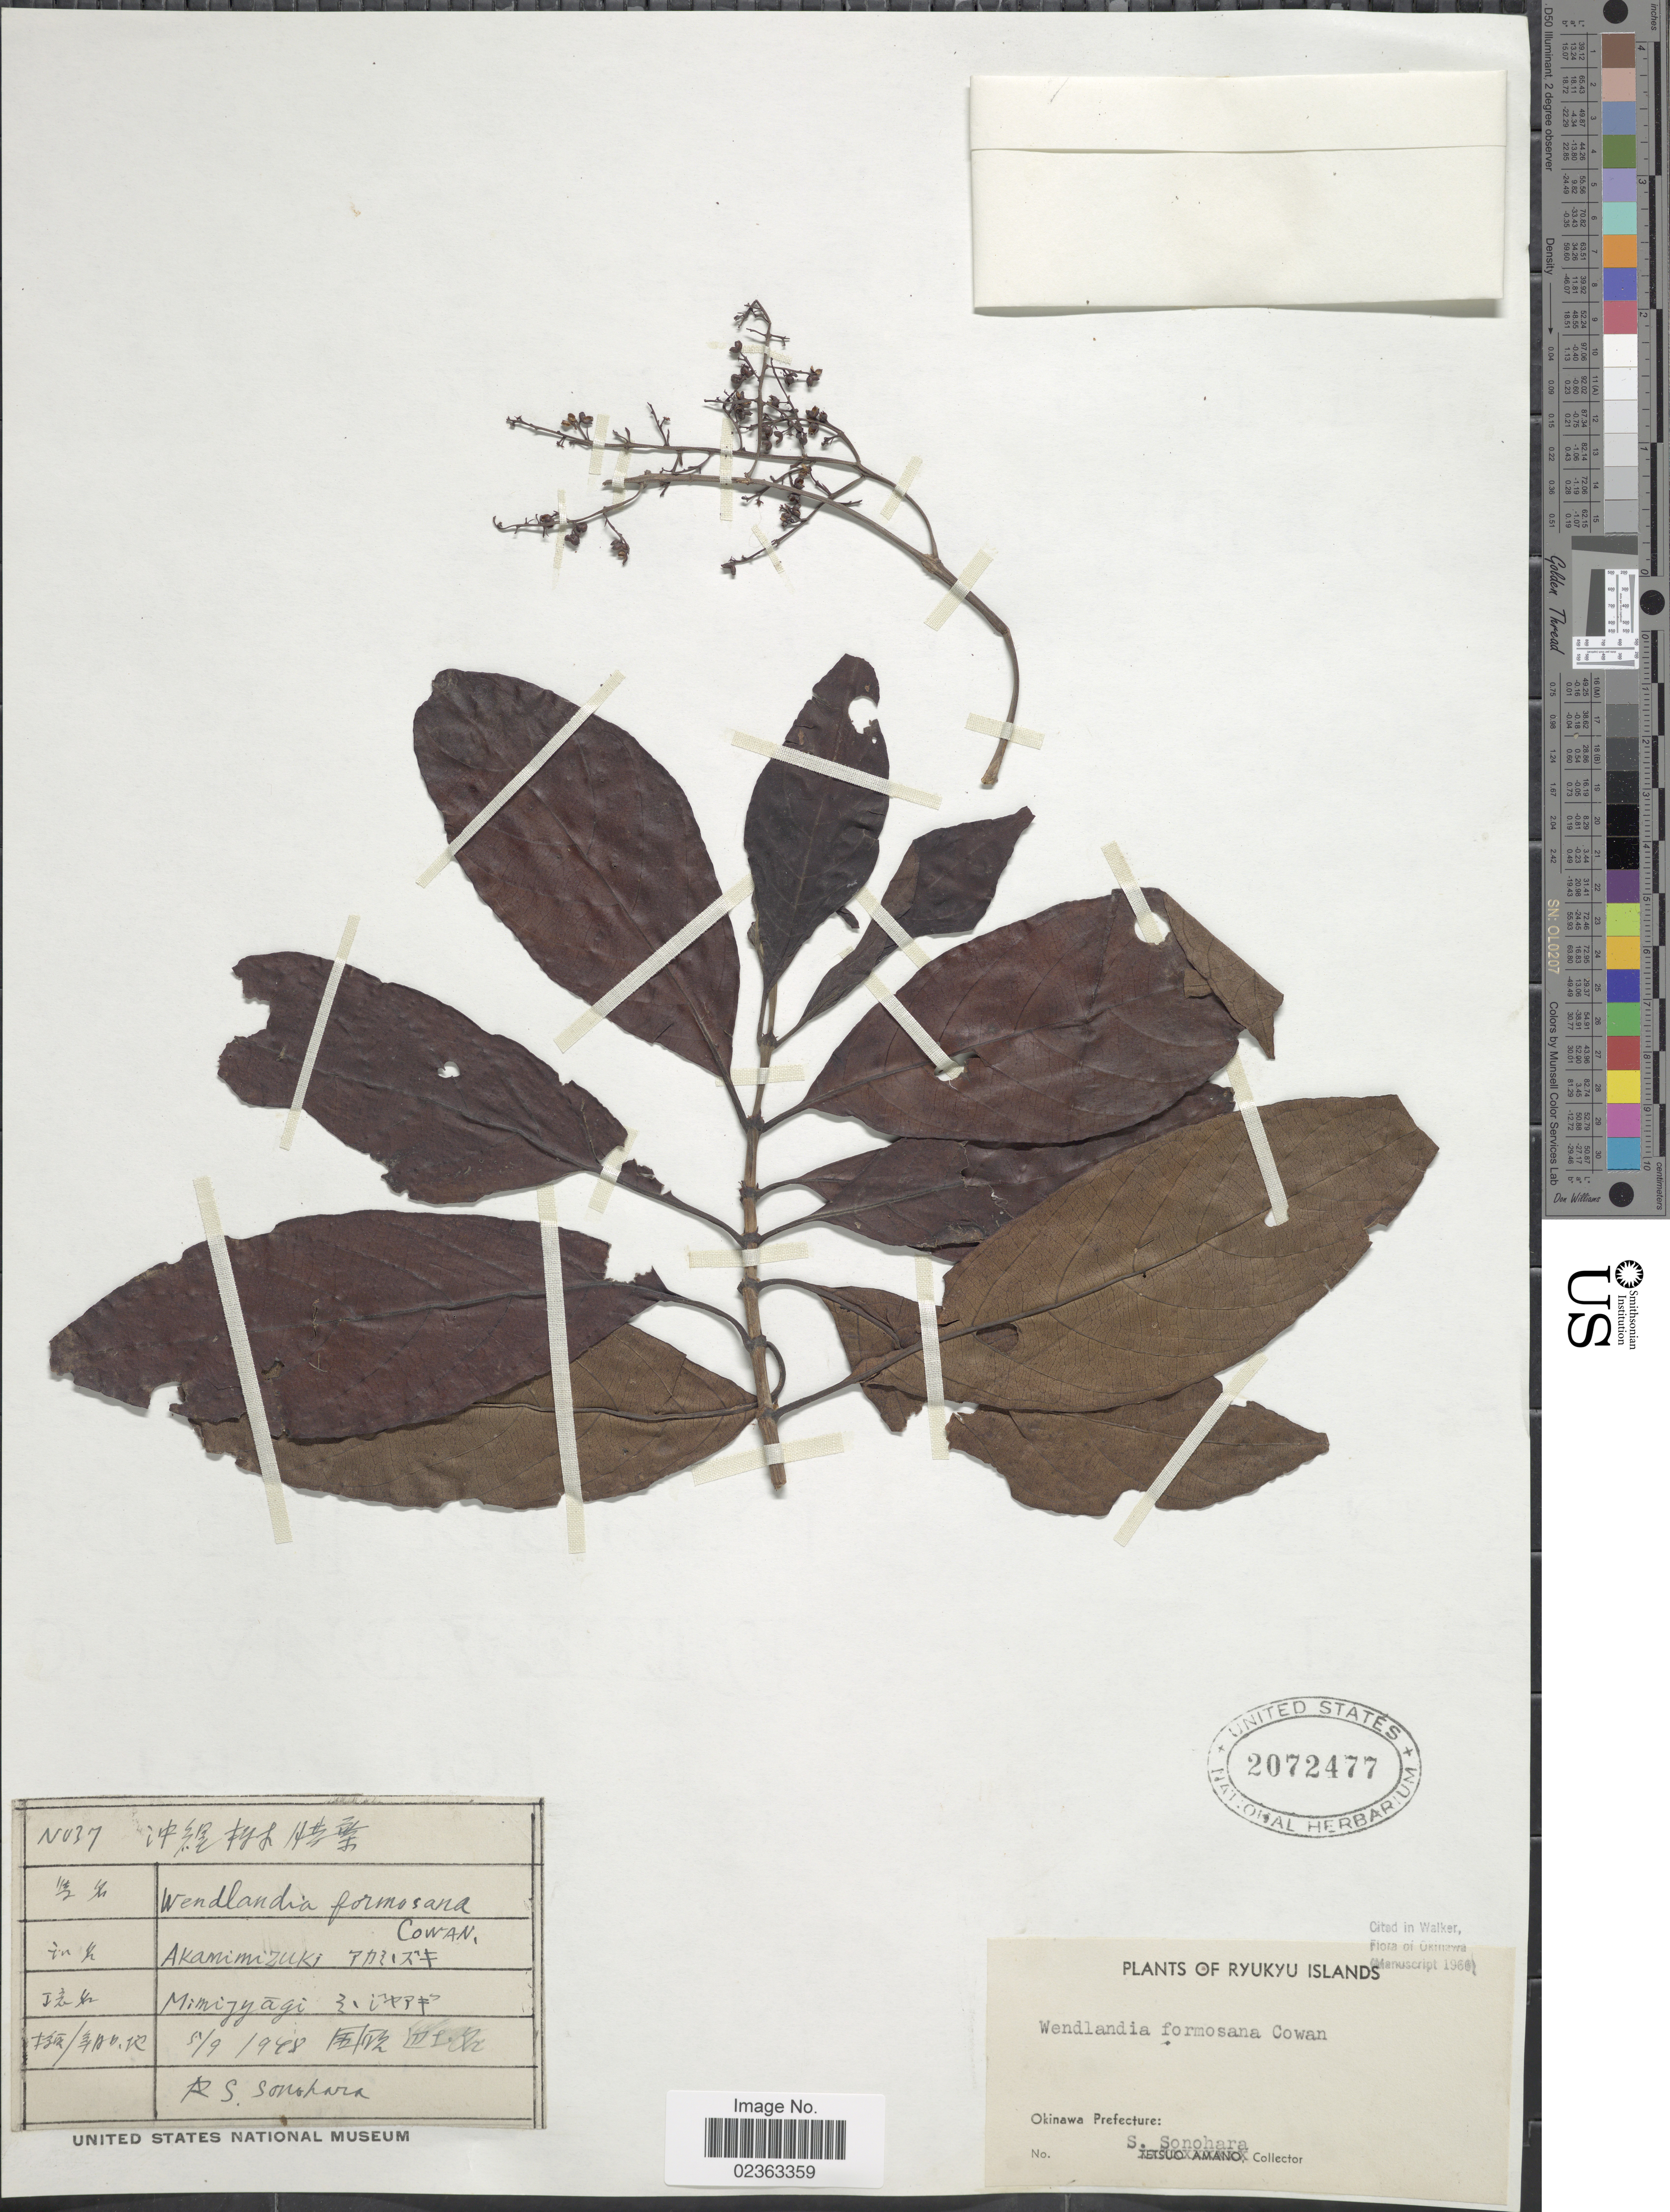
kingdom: Plantae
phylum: Tracheophyta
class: Magnoliopsida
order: Gentianales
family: Rubiaceae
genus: Wendlandia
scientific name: Wendlandia formosana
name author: Cowan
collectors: S. Sonohara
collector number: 37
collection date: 1948-09-05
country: Japan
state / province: Okinawa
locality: Ryukyu Islands, Okinawa Prefecture, Akamimizuki, Mimijyagi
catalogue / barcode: US 2072477